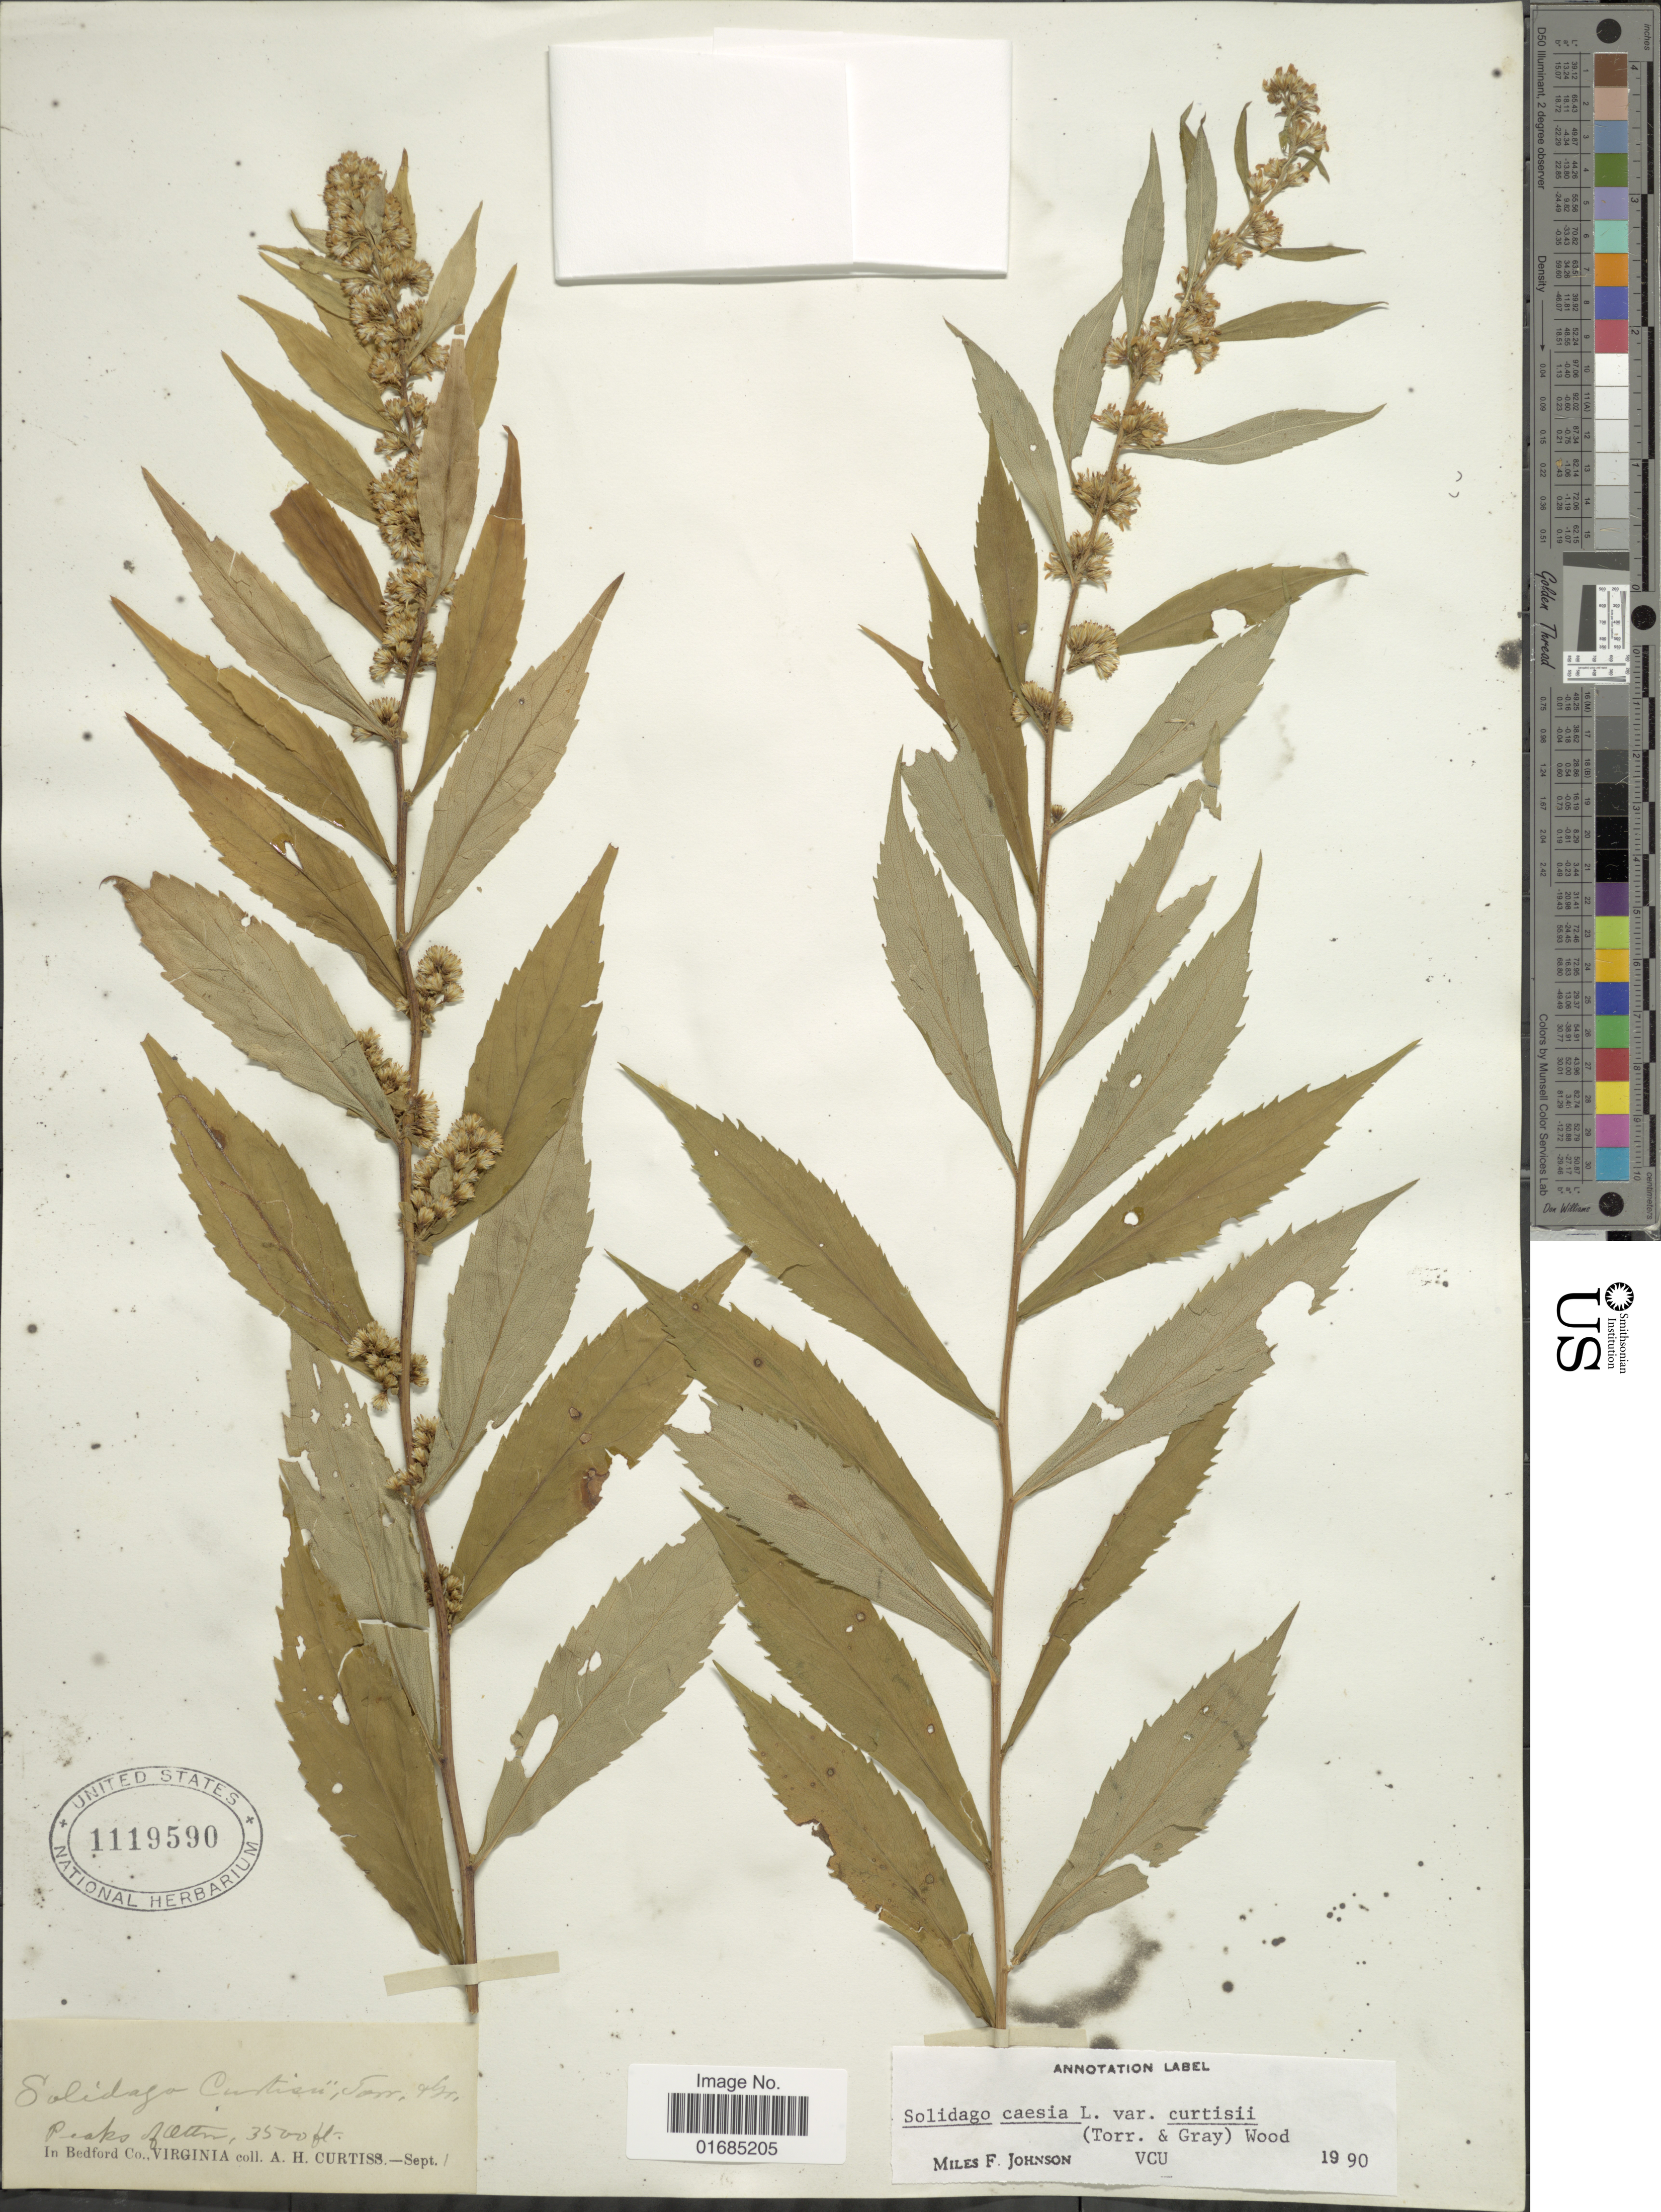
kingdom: Plantae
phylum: Tracheophyta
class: Magnoliopsida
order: Asterales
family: Asteraceae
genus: Solidago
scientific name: Solidago caesia var. curtisii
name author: (Torr. & A. Gray) C.E.S. Taylor & R.J. Taylor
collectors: A. H. Curtiss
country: United States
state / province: Virginia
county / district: Bedford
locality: Peaks of Otter, In Bedford Co. Virginia.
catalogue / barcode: US 1119590